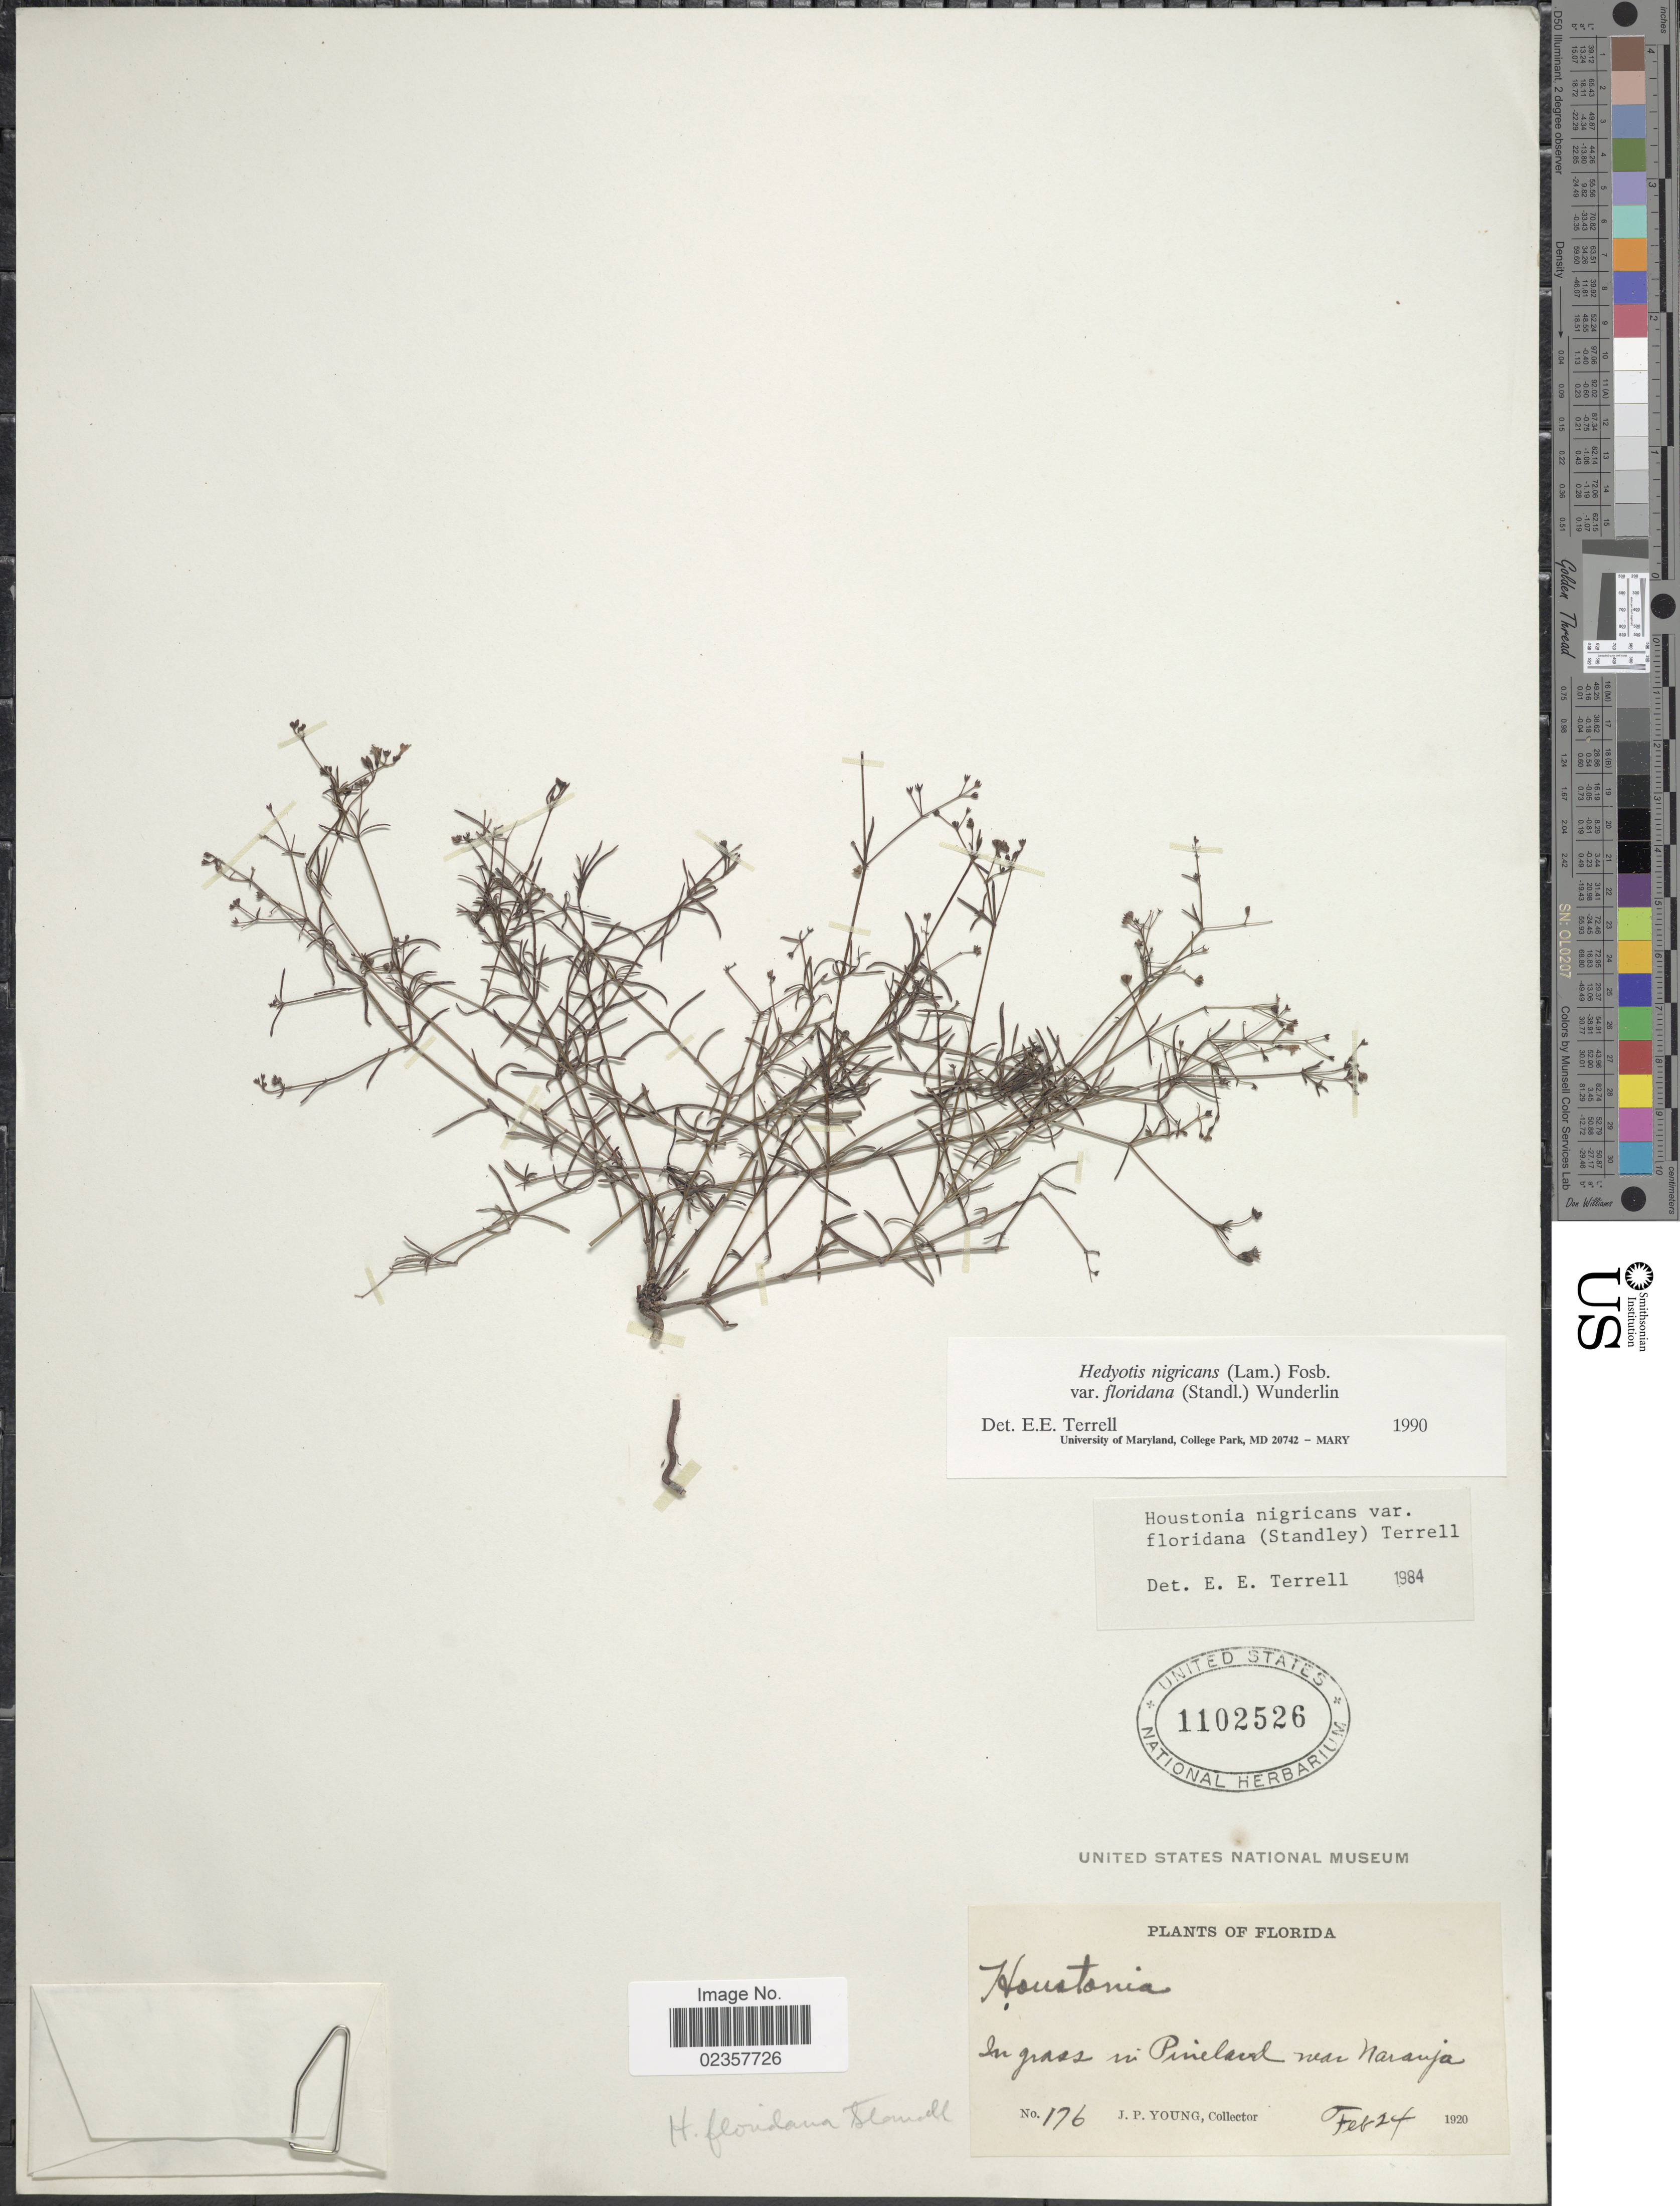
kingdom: Plantae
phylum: Tracheophyta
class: Magnoliopsida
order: Gentianales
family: Rubiaceae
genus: Houstonia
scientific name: Houstonia nigricans var. floridana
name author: (Standl.) Terrell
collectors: J. P. Young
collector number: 176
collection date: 1920-02-24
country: United States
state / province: Florida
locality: In grass in Pineland near Naranja.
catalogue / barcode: US 1102526